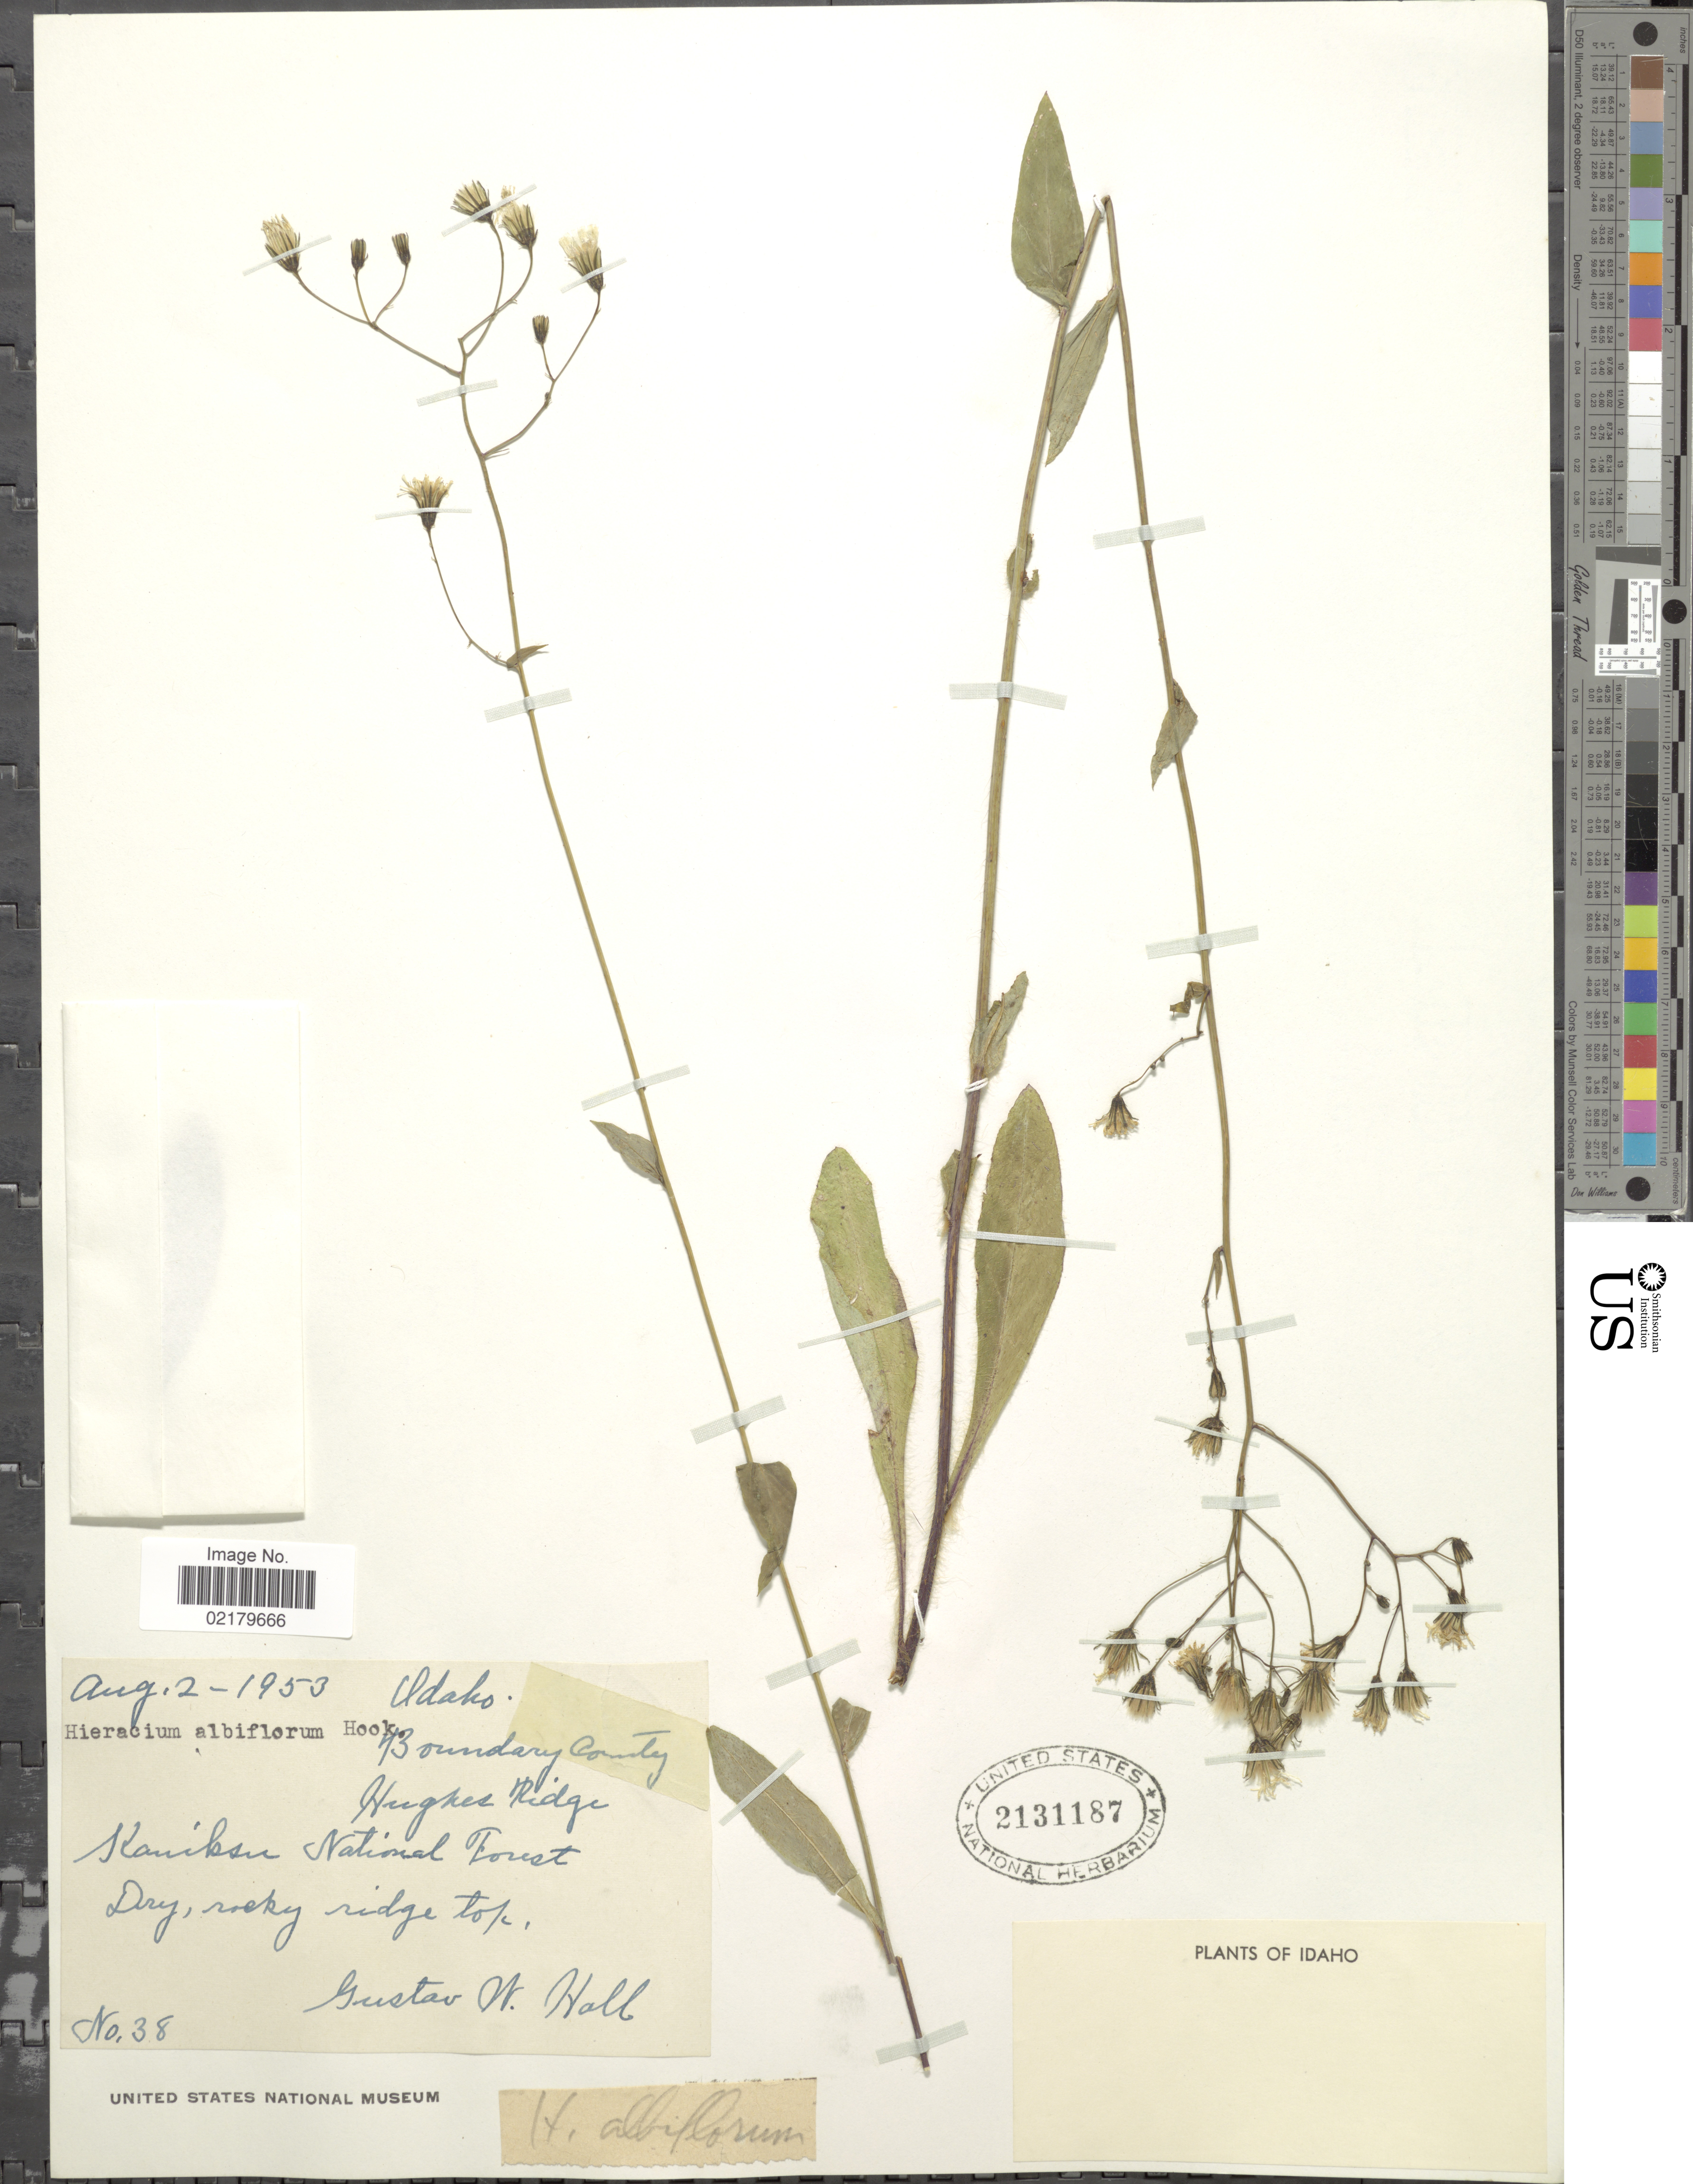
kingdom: Plantae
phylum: Tracheophyta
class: Magnoliopsida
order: Asterales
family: Asteraceae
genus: Hieracium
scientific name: Hieracium albiflorum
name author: Hook.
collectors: G. Hall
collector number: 38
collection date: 1953-08-02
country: United States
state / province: Idaho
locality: Kaniksu National Forest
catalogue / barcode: US 2131187